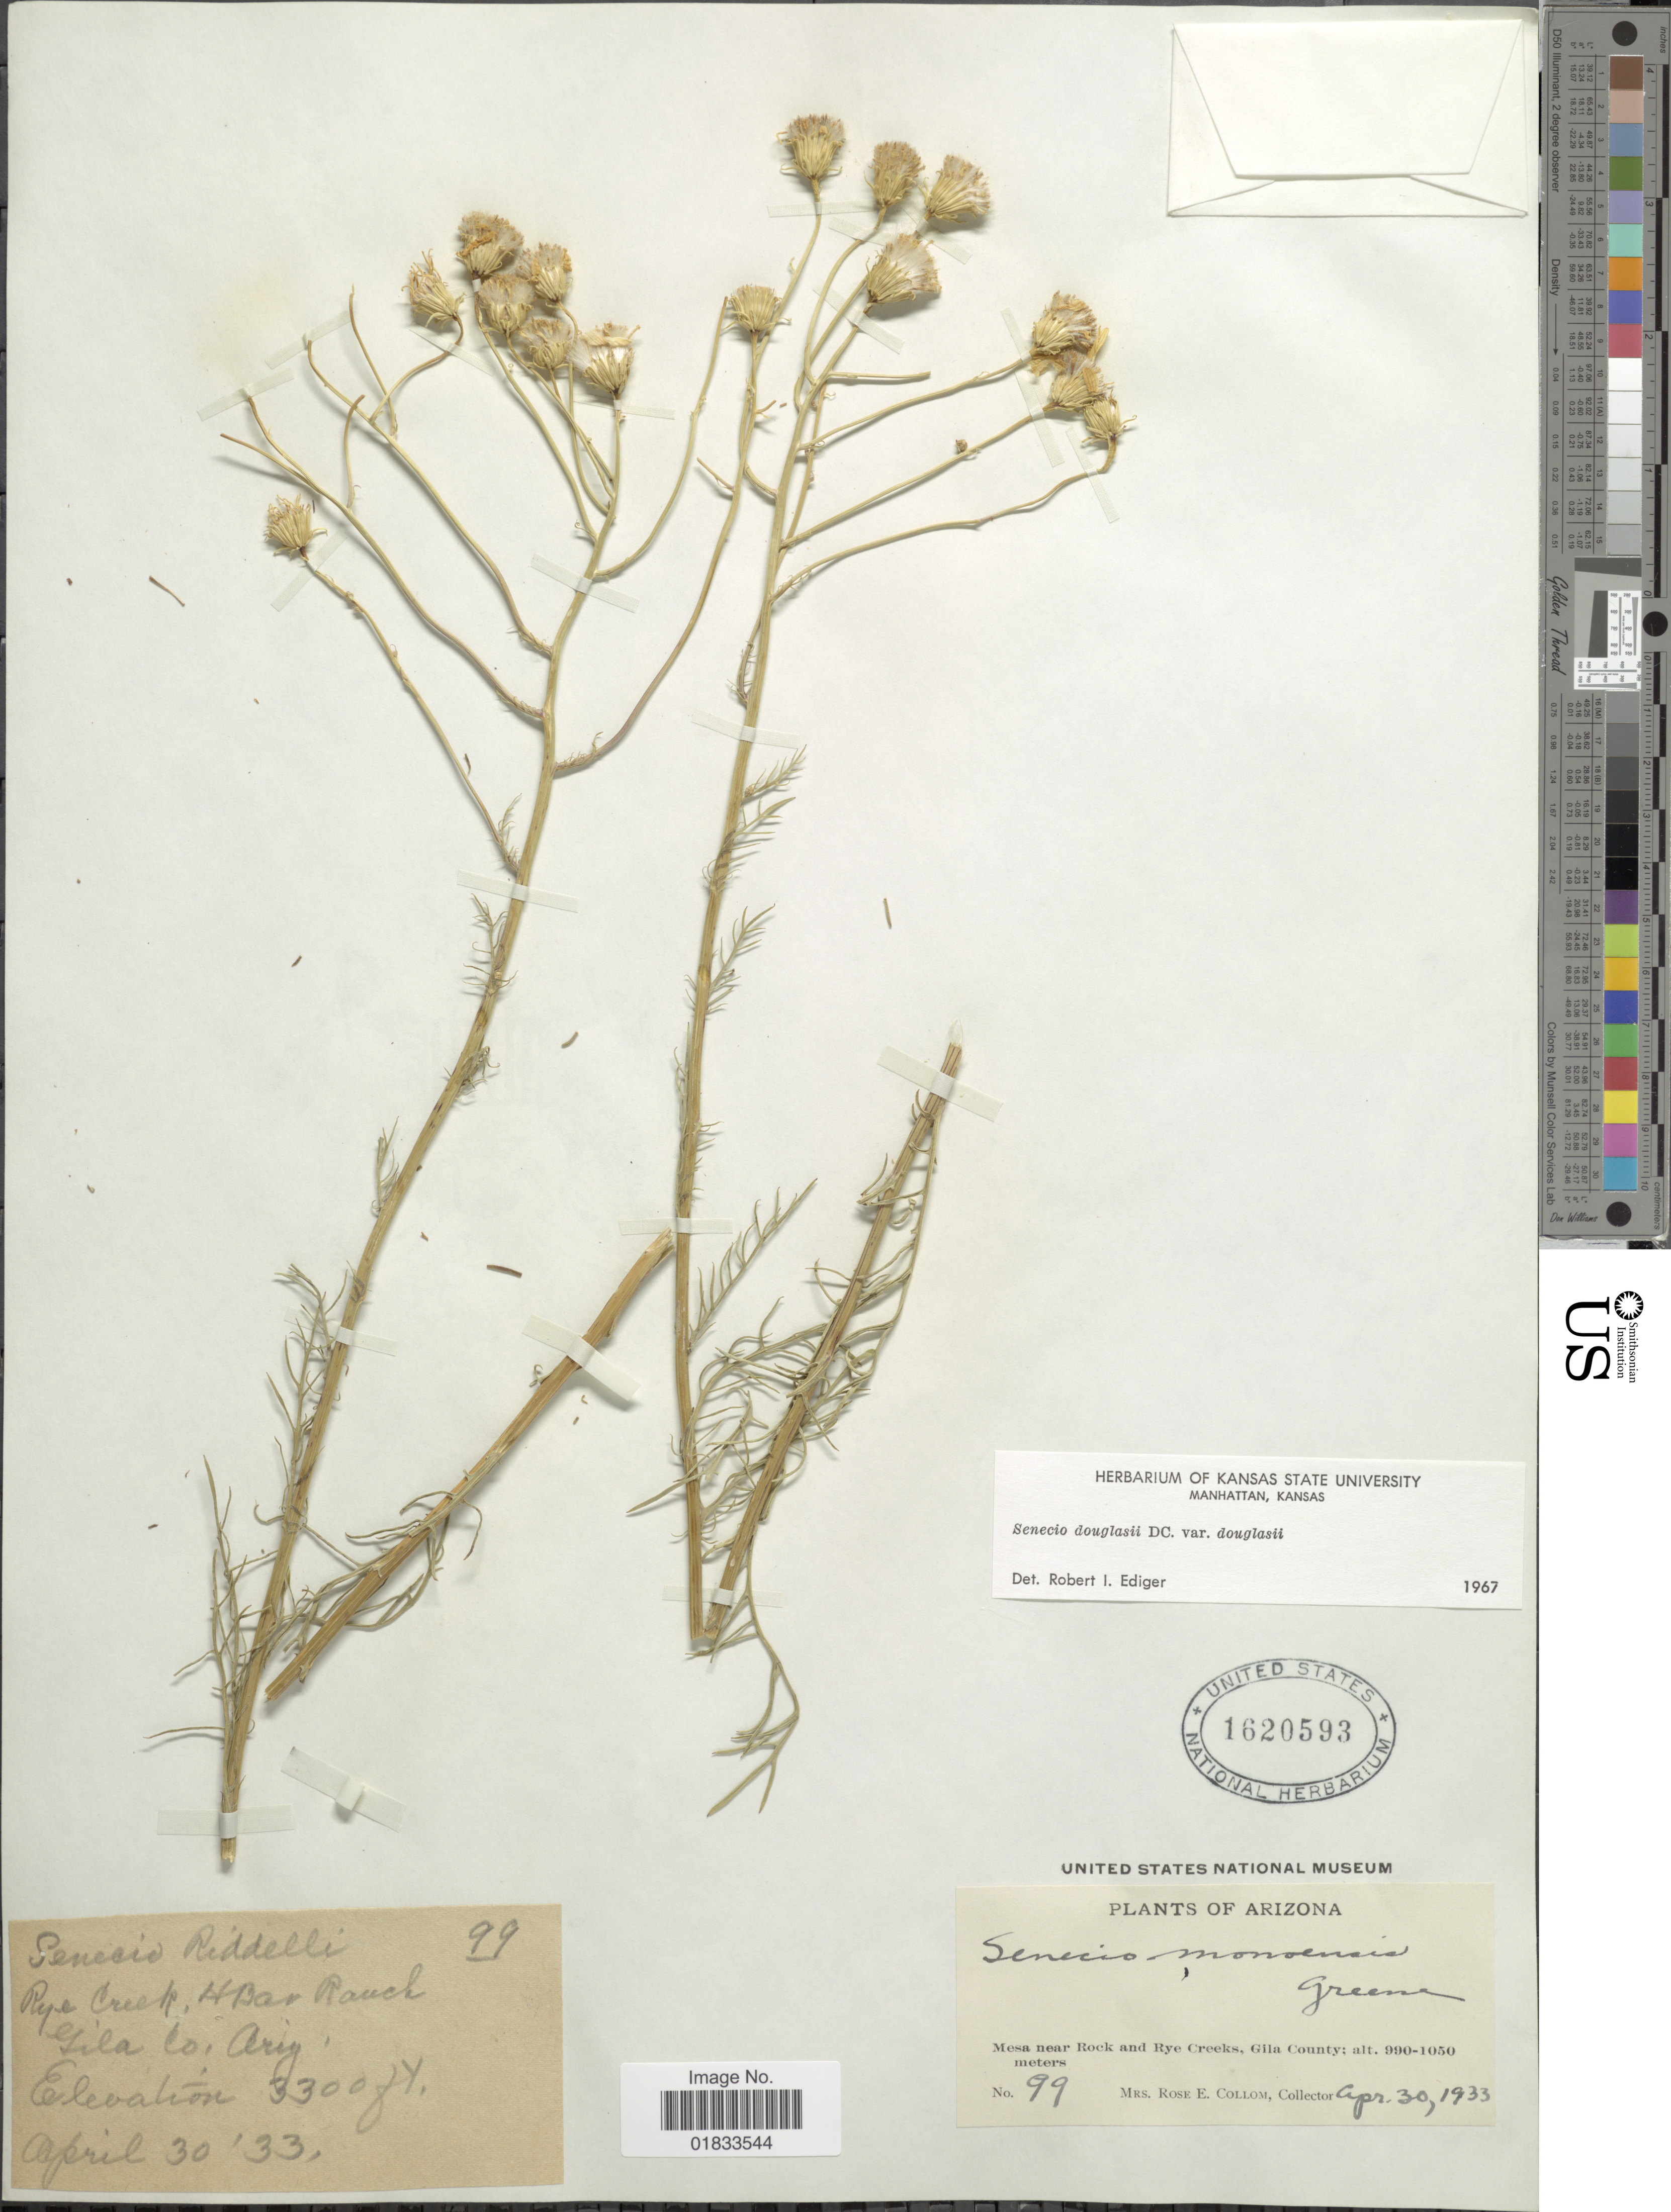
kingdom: Plantae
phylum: Tracheophyta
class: Magnoliopsida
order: Asterales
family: Asteraceae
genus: Senecio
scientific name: Senecio flaccidus var. douglasii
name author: (DC.) B.L. Turner & T.M. Barkley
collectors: R. E. Collom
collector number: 99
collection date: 1933-04-30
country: United States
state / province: Arizona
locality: Mesa near Rock and Rye Creeks, Gila County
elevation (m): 990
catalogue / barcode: US 1620593